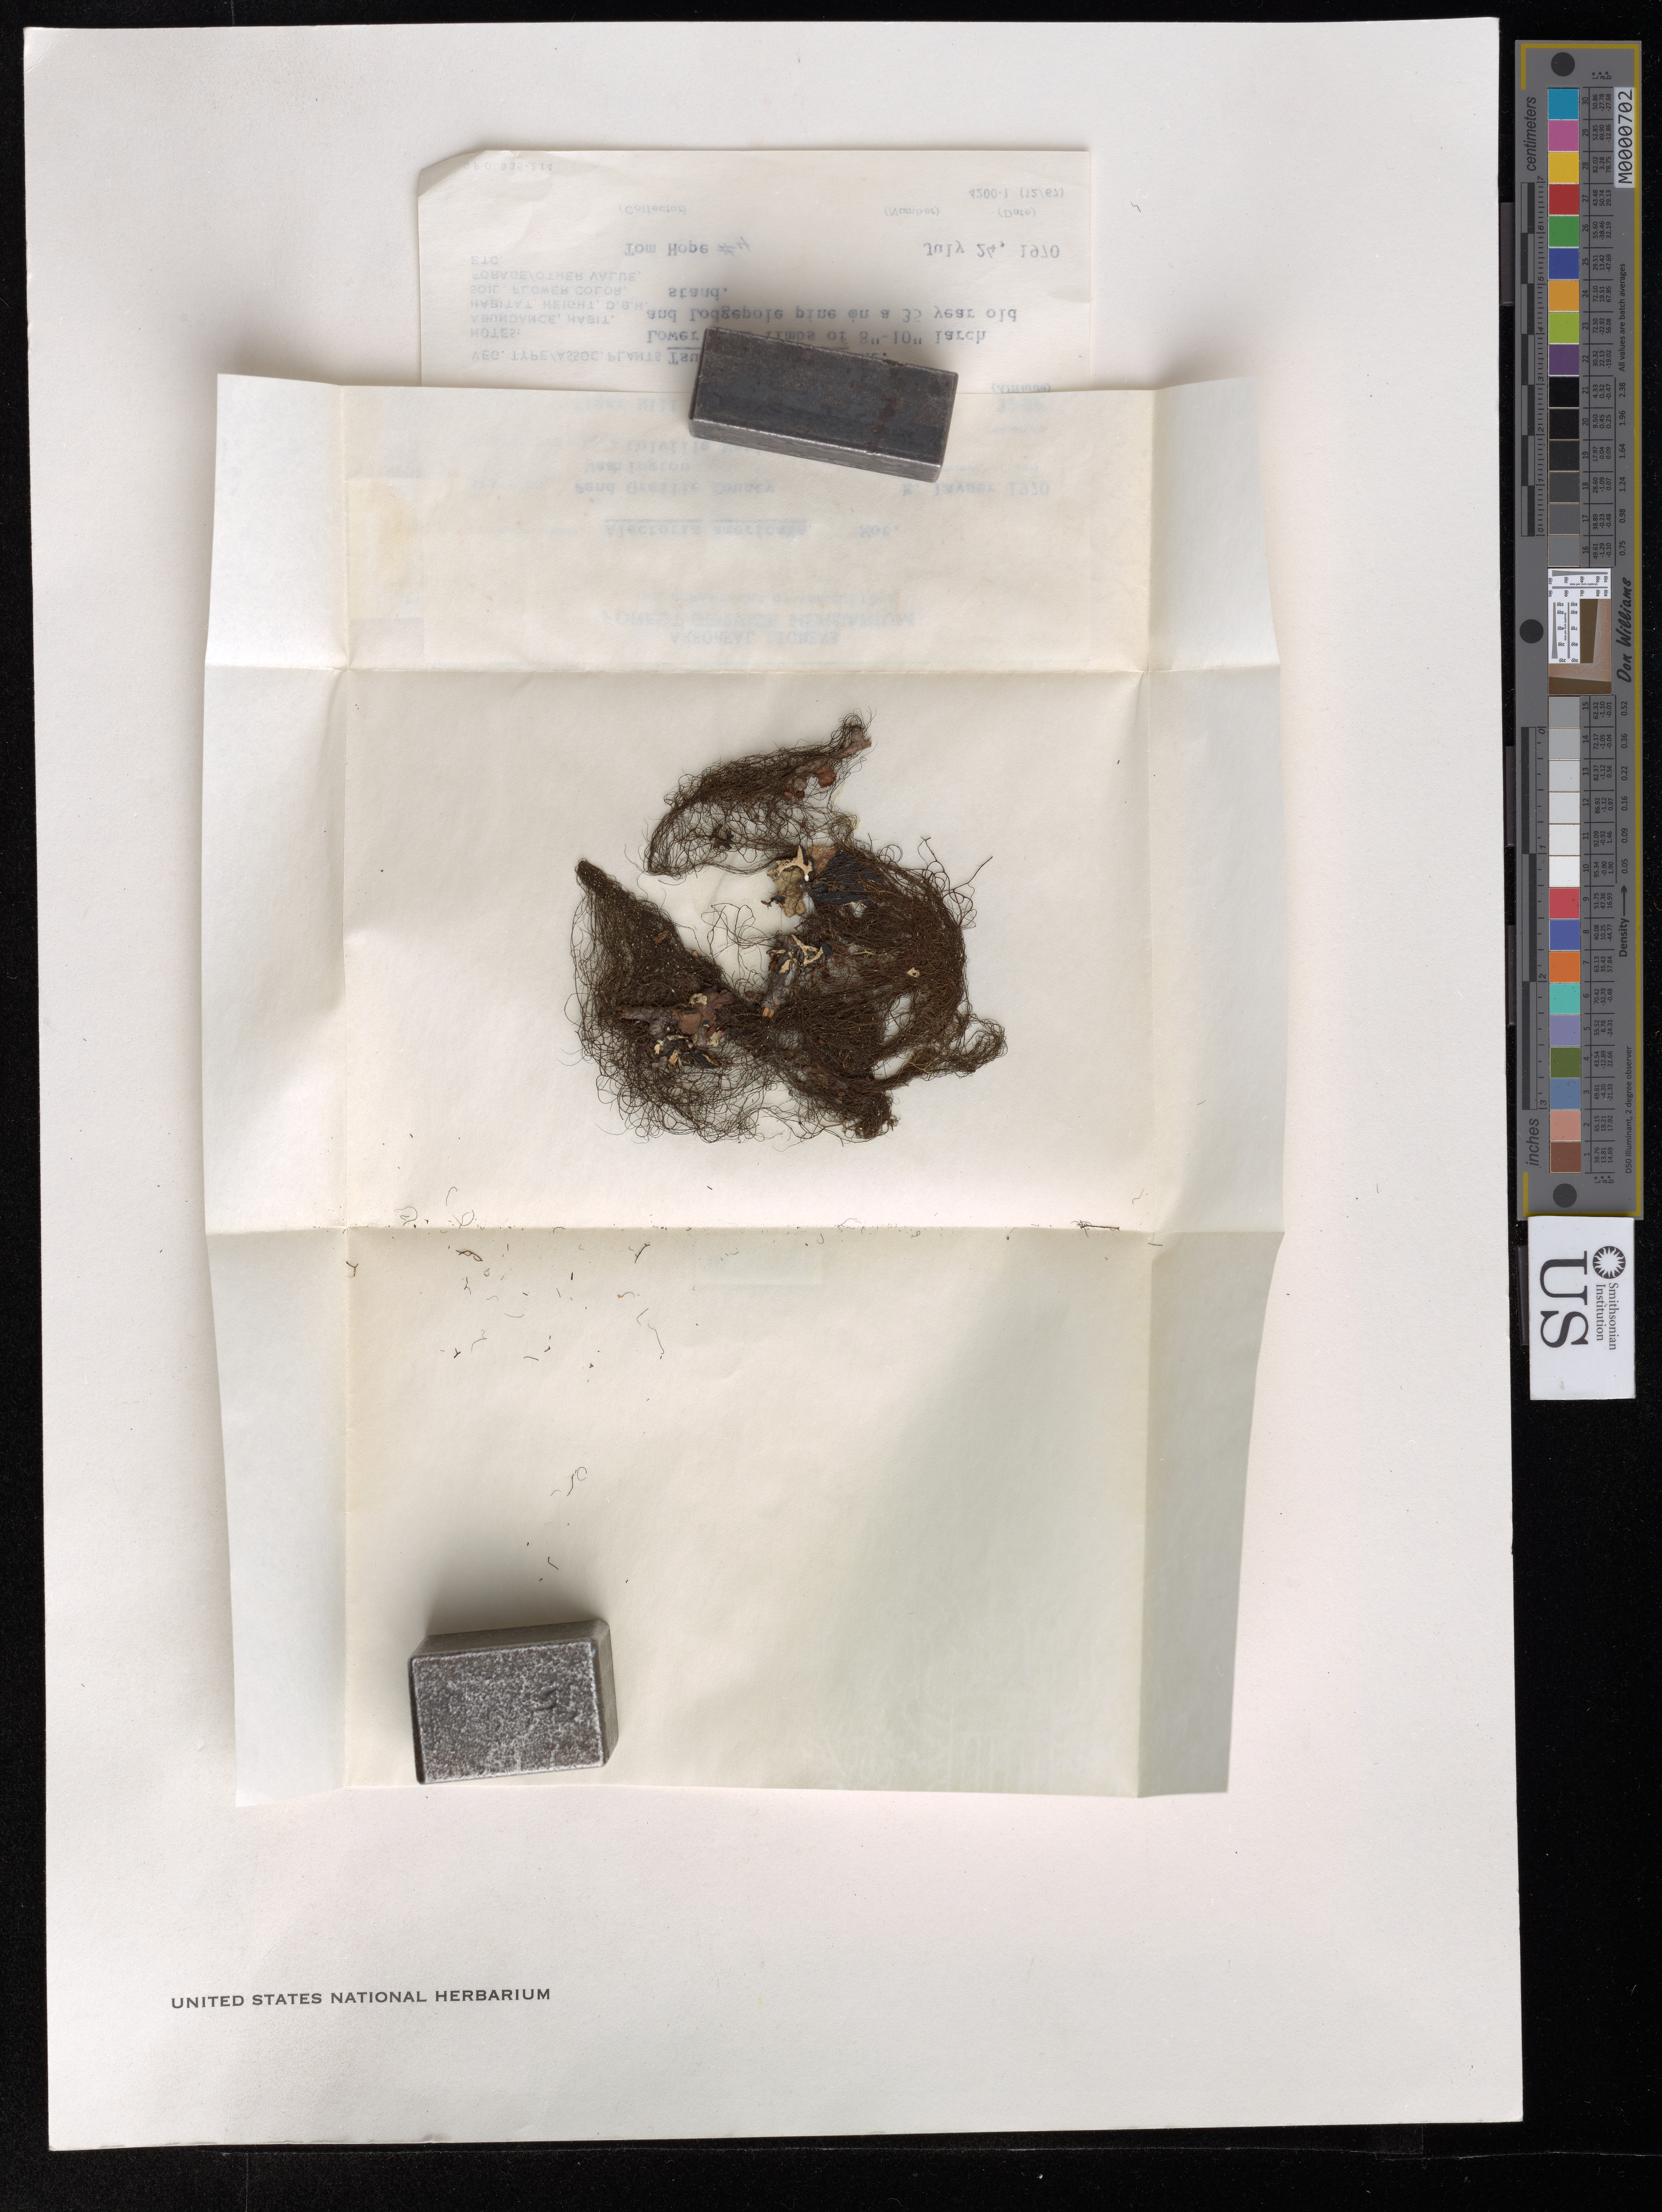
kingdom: Fungi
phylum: Ascomycota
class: Lecanoromycetes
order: Lecanorales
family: Parmeliaceae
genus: Nodobryoria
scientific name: Nodobryoria oregana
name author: (Tuck. & Nyl.) Common & Brodo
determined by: Hawksworth, D. L.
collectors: T. Hope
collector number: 4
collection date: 1970-07-24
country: United States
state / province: Washington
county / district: Pend Oreille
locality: Colville National Forest, Tiger Hill.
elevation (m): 975